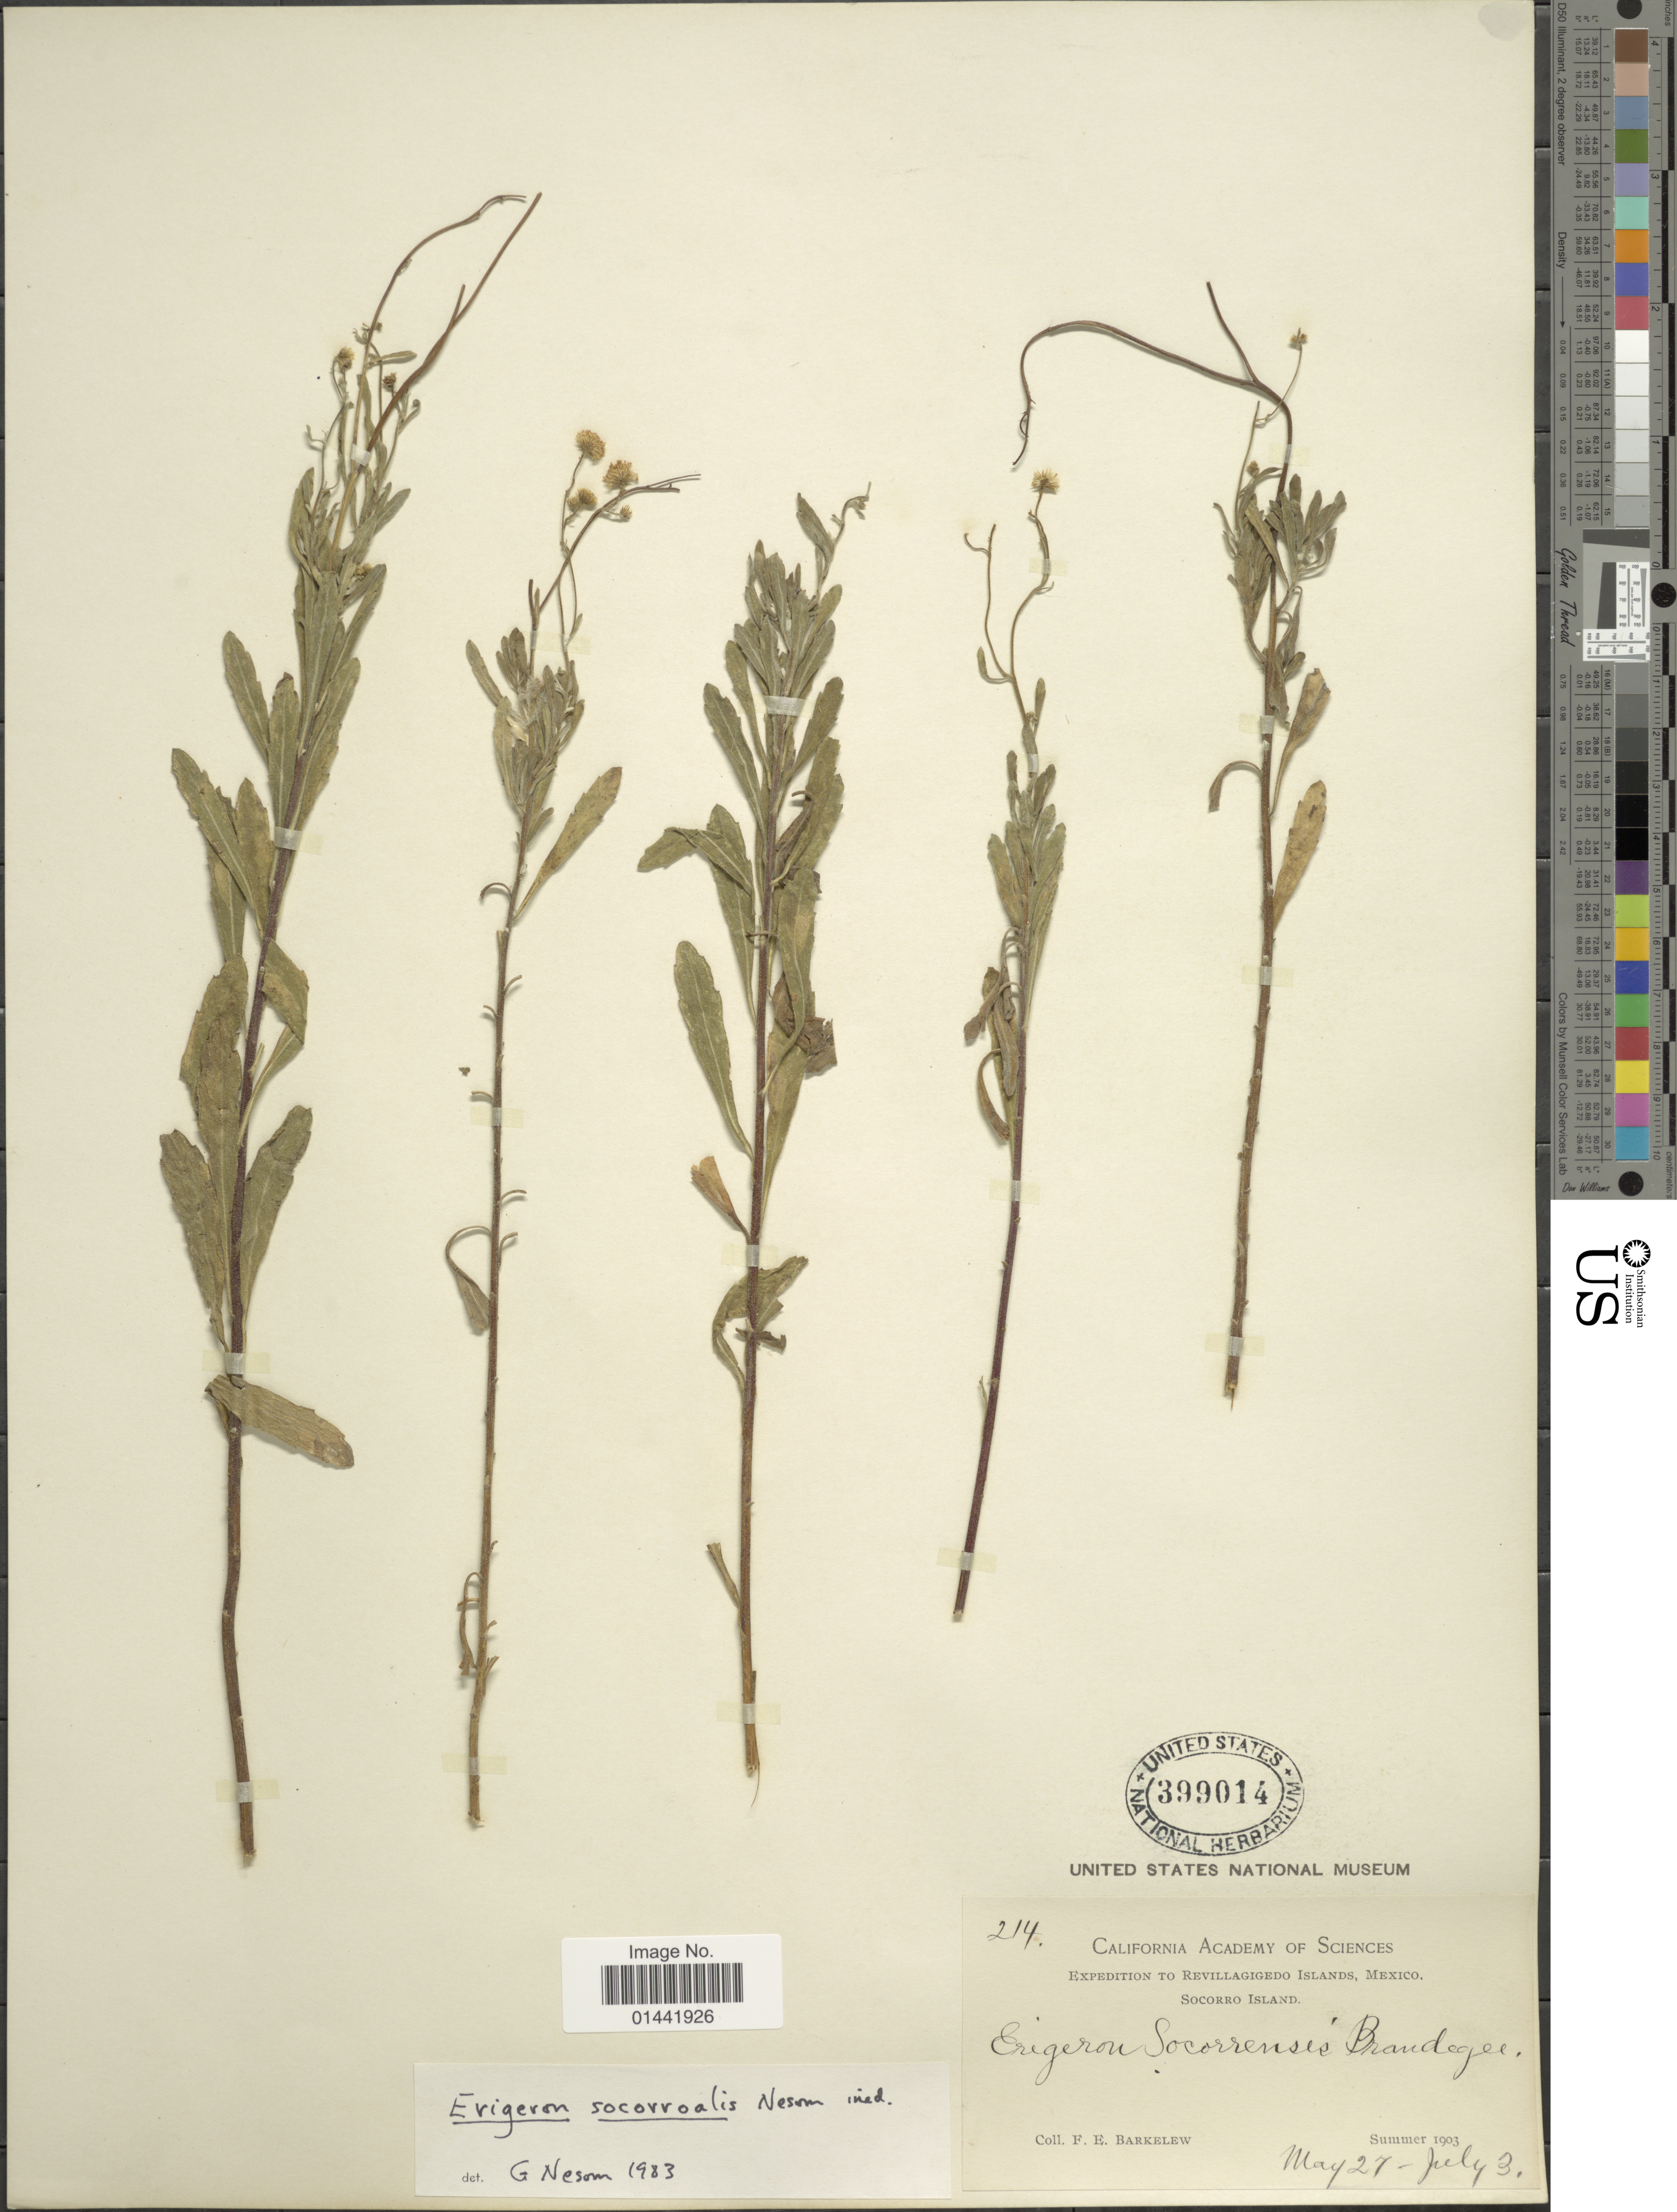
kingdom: Plantae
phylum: Tracheophyta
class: Magnoliopsida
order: Asterales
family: Asteraceae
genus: Erigeron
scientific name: Erigeron socorroalis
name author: G.L. Nesom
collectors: F. Barkelew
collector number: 214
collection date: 1903-05-27/1903-07-03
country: Mexico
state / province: Colima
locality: Revillagigedo Islands, Socorro Island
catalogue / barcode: US 399014